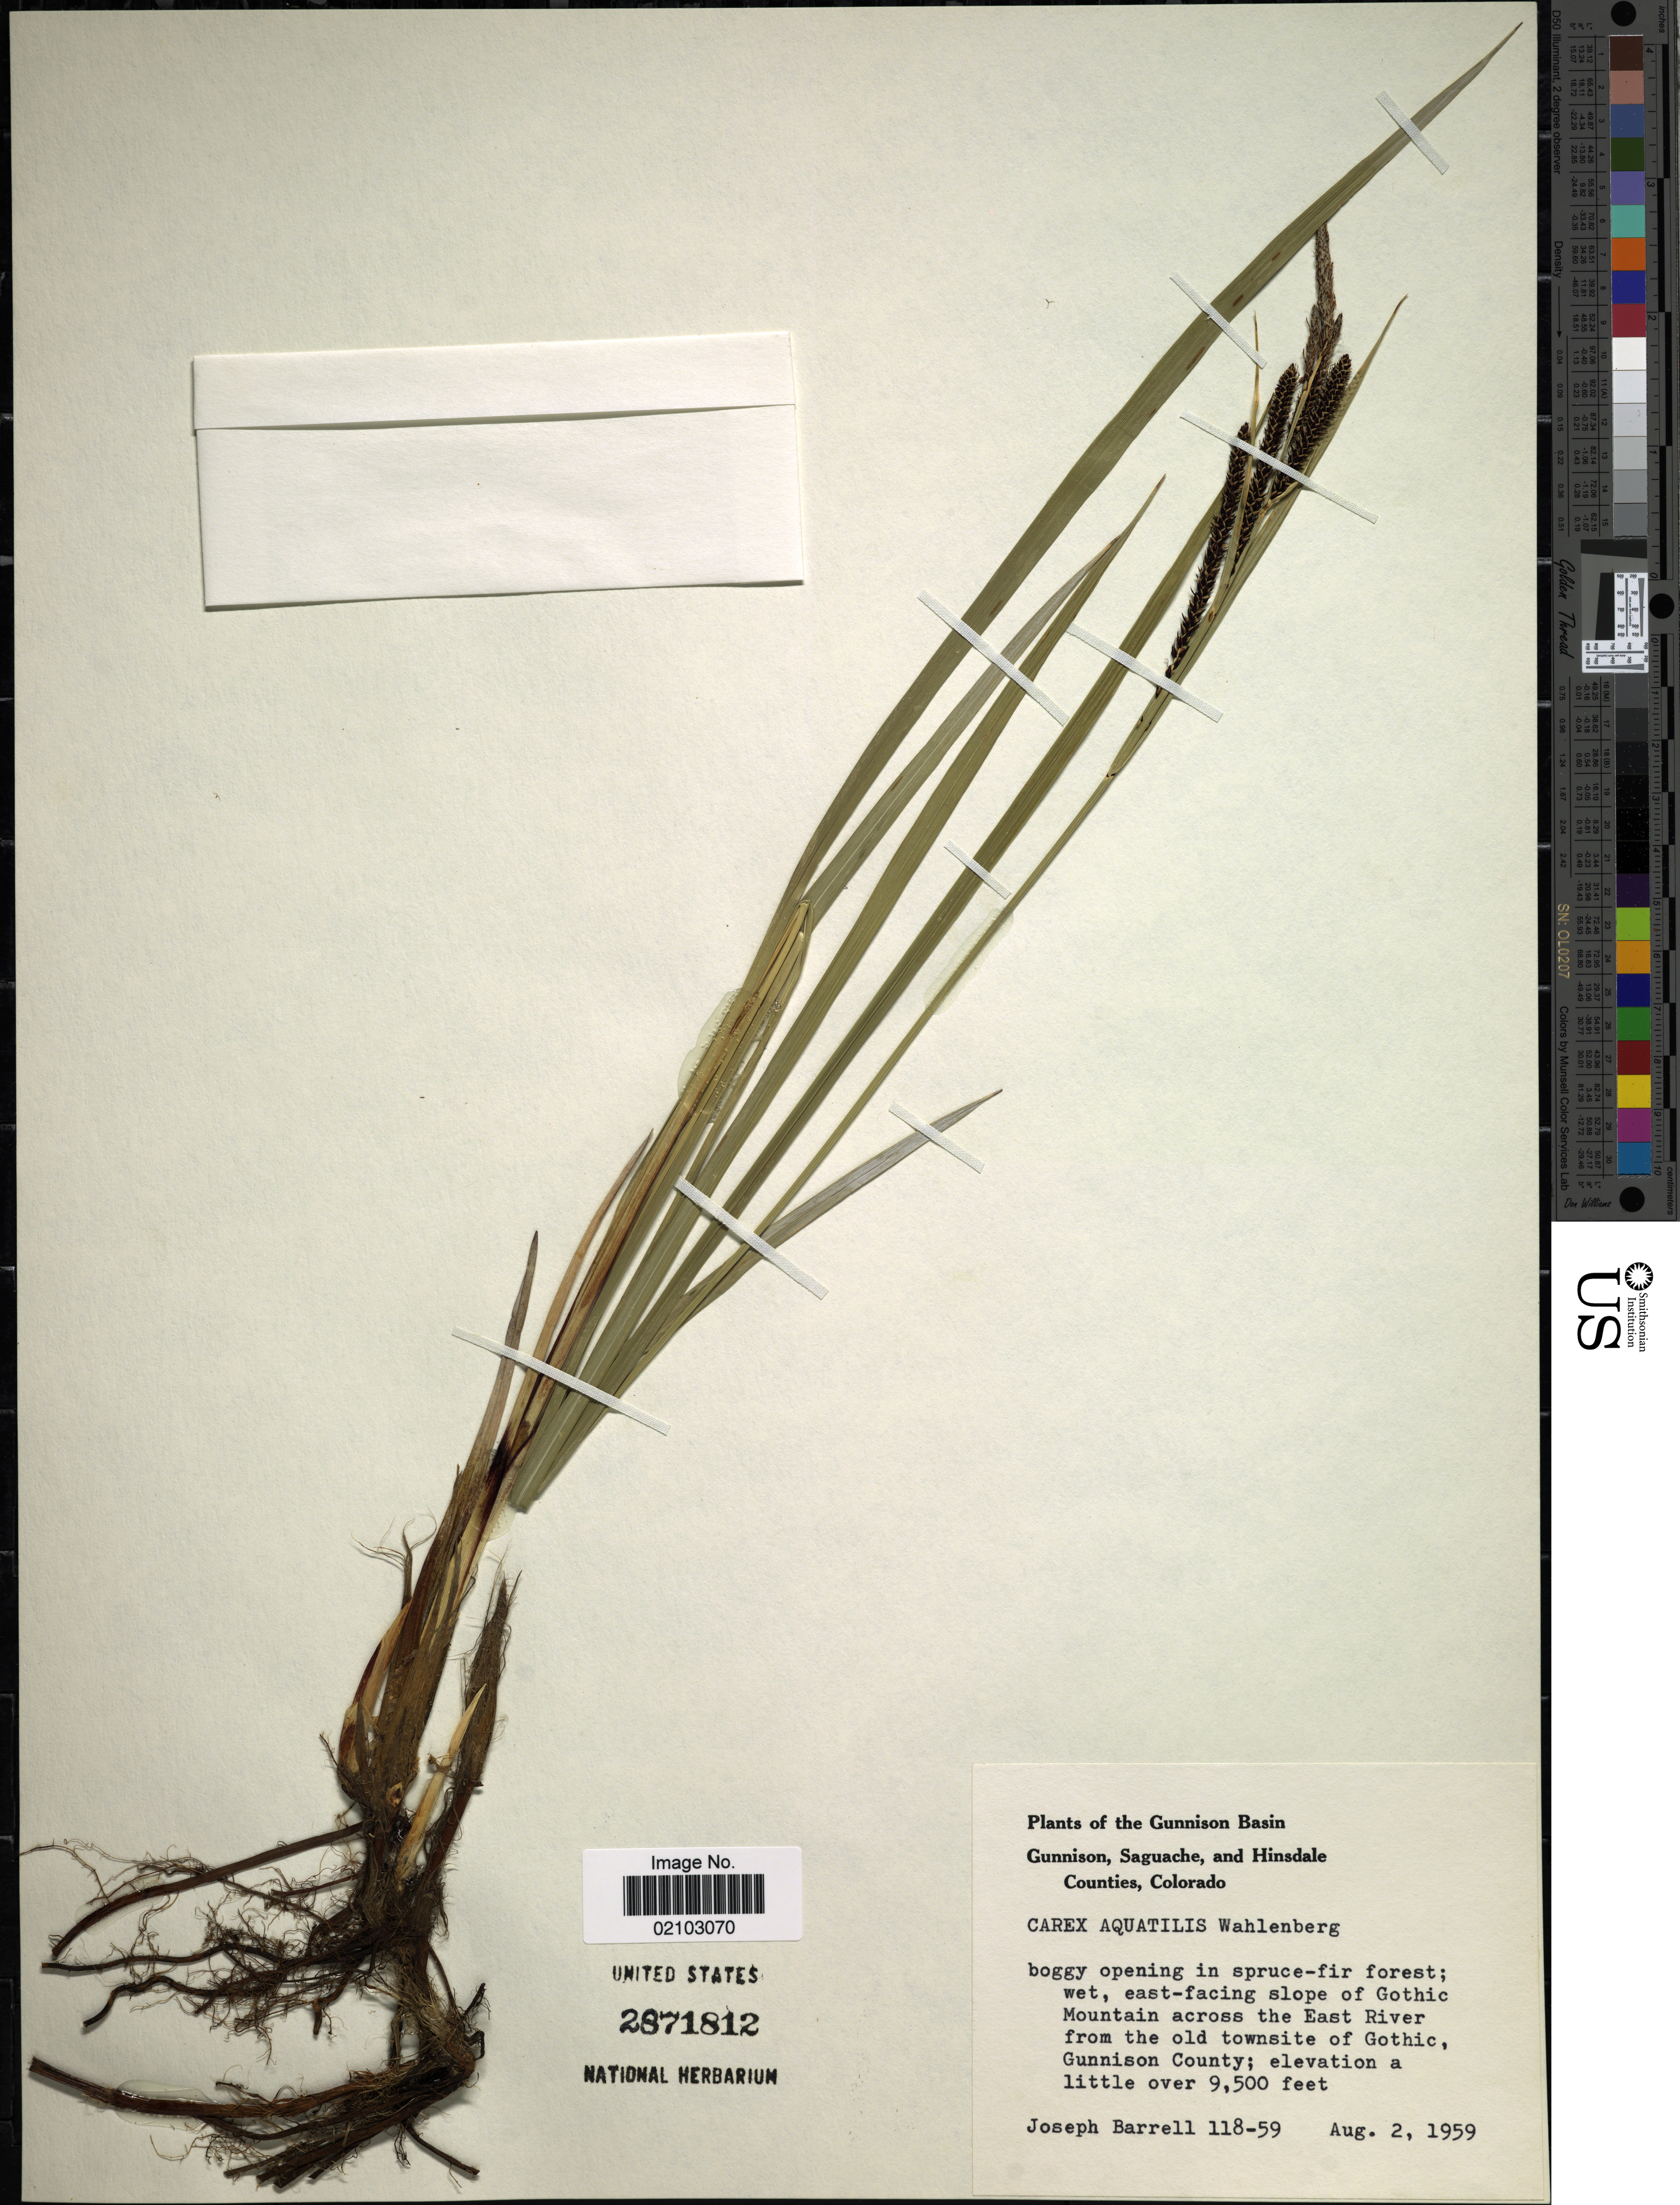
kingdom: Plantae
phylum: Tracheophyta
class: Liliopsida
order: Poales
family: Cyperaceae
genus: Carex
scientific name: Carex aquatilis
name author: Wahlenb.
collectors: J. Barrell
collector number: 118-59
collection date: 1959-08-02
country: United States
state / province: Colorado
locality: The Gunnison Basin, Gunnison, Saguache, and Hinsdale Counties, wet, east facing slope of Gothic Mountain across the East River from the old townsite of Gothic, Gunnison County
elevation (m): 2896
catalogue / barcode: US 2871812